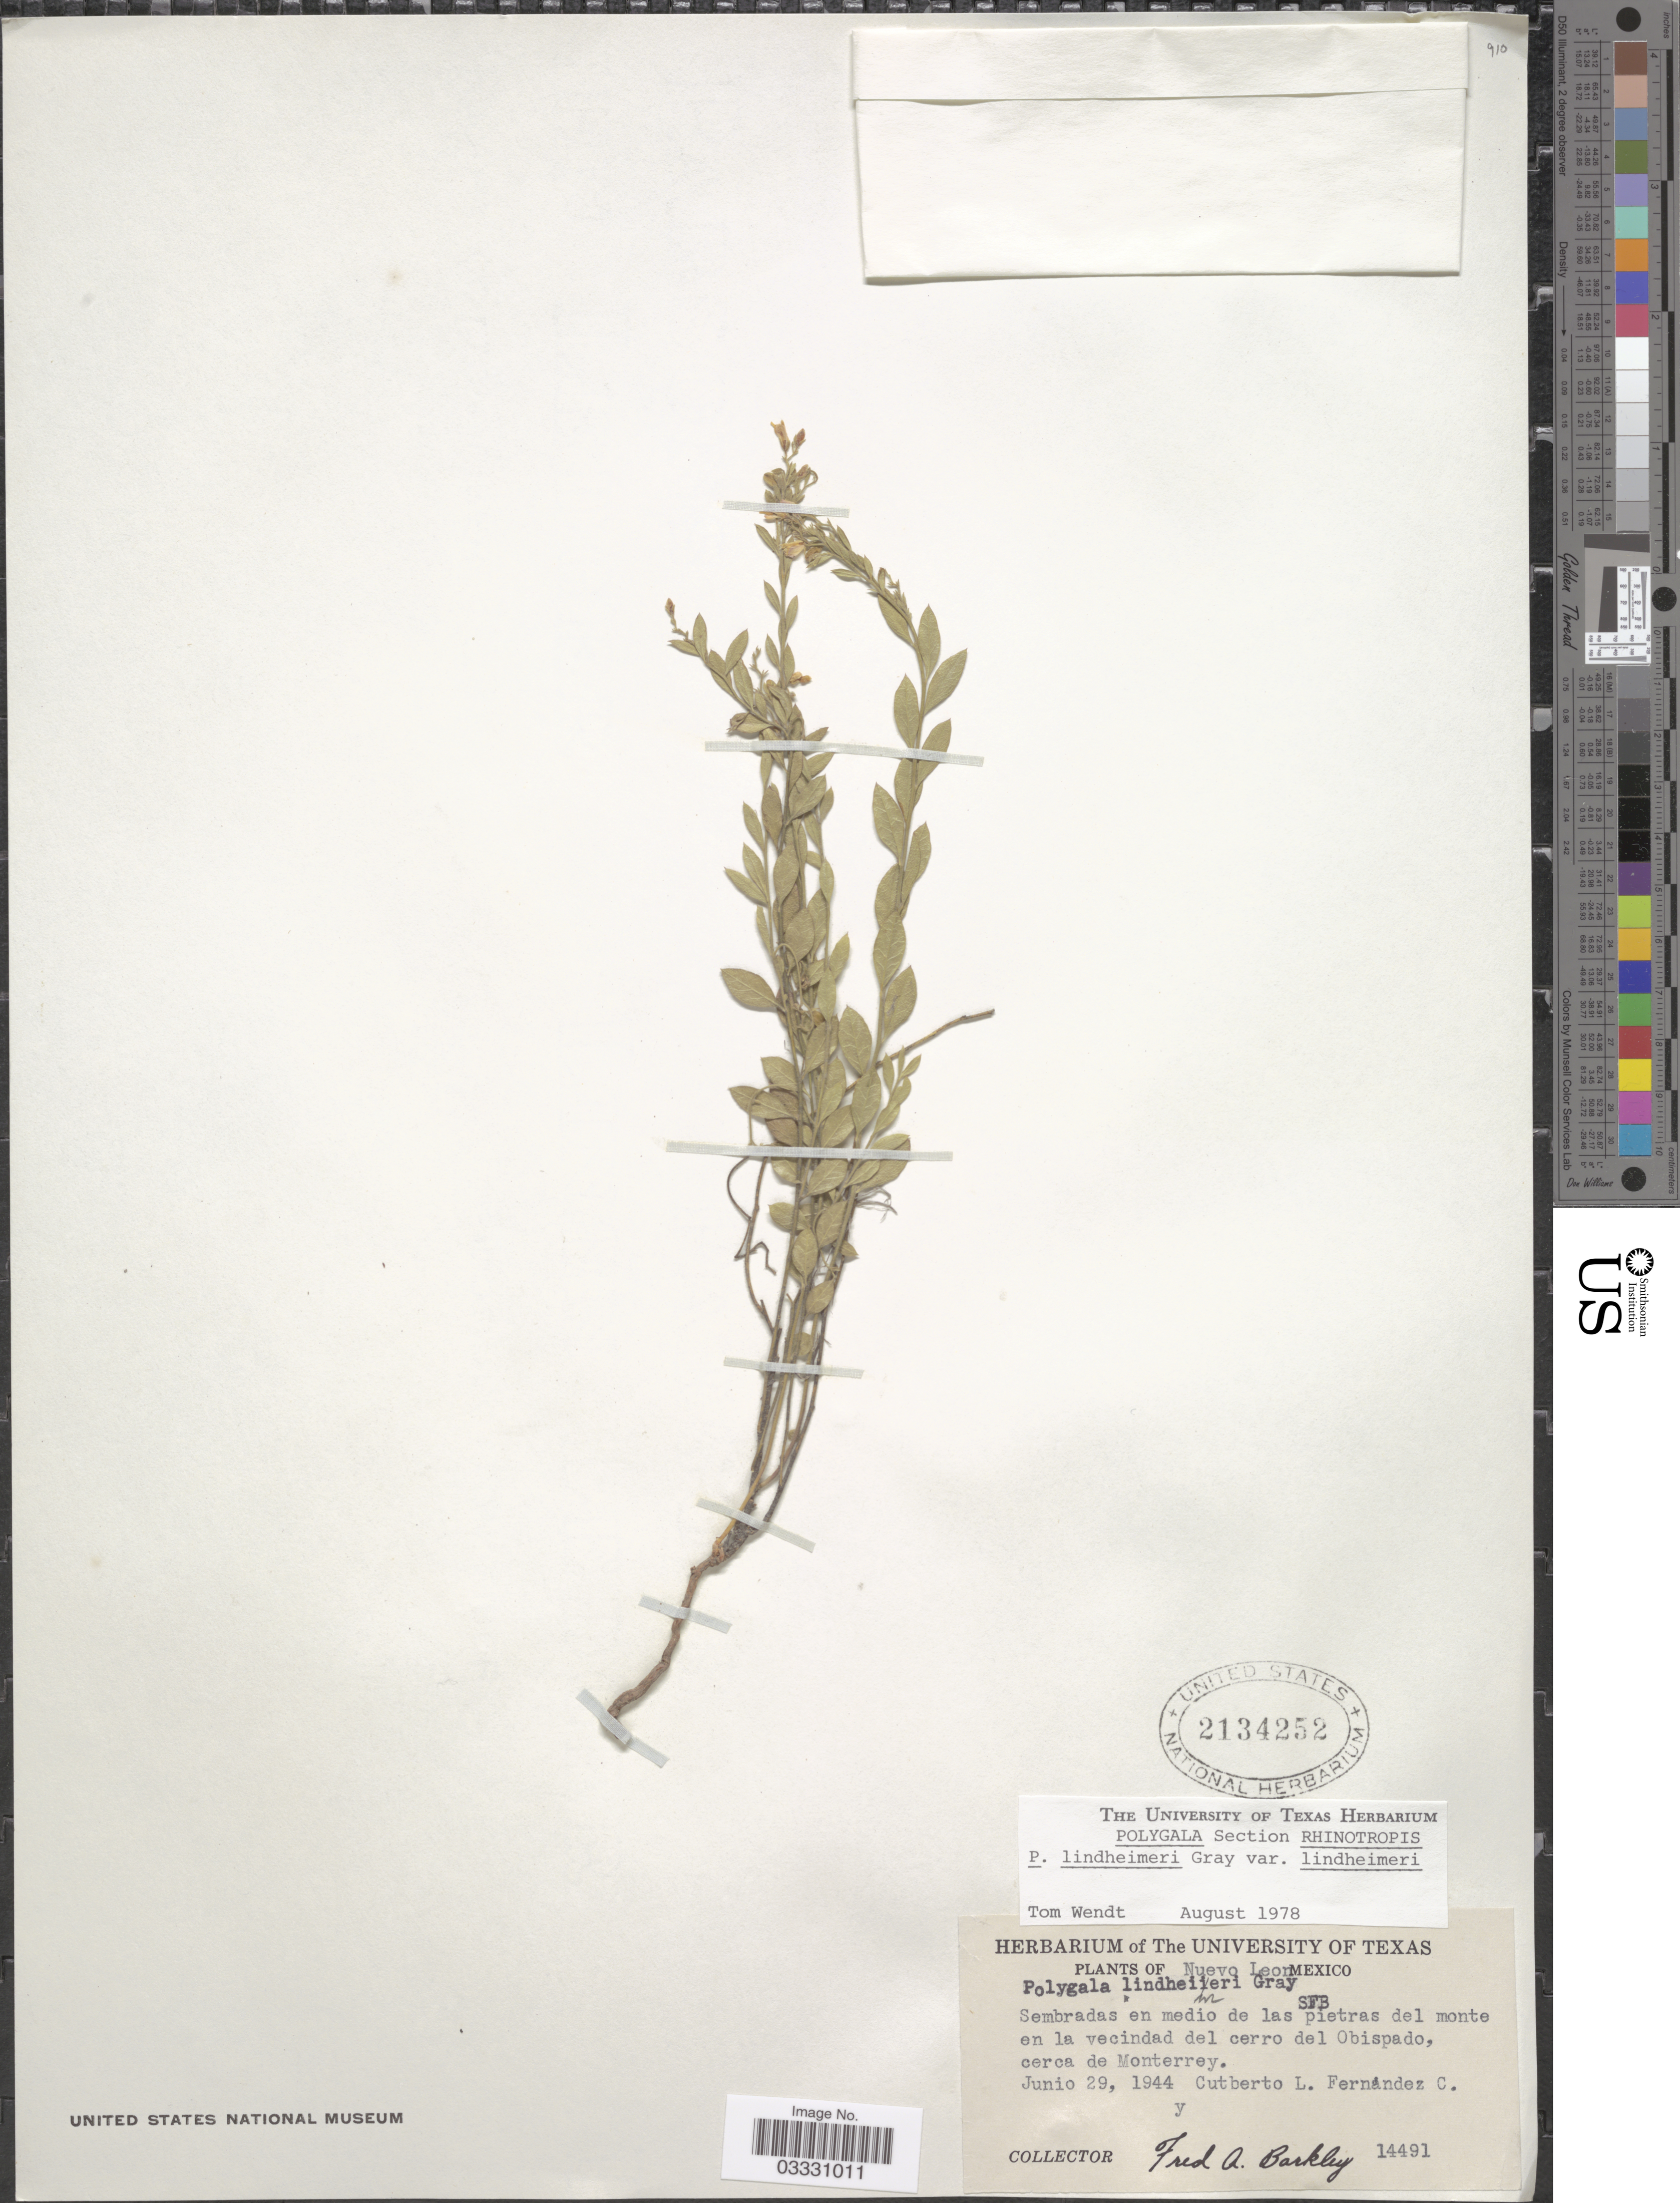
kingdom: Plantae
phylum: Tracheophyta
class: Magnoliopsida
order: Fabales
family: Polygalaceae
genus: Rhinotropis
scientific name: Rhinotropis lindheimeri var. lindheimeri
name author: (A. Gray) J.R. Abbott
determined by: Strong, Mark T., (BOT), Smithsonian Institution - National Museum of Natural History (UNITED STATES)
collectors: C. L. Fernández C. & F. A. Barkley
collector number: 14491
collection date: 1944-06-29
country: Mexico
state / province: Nuevo León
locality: Sembradas en medio de las pietras del monte en la vecindad del cerro del Obispado, cerca de Monterrey.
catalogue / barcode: US 2134252